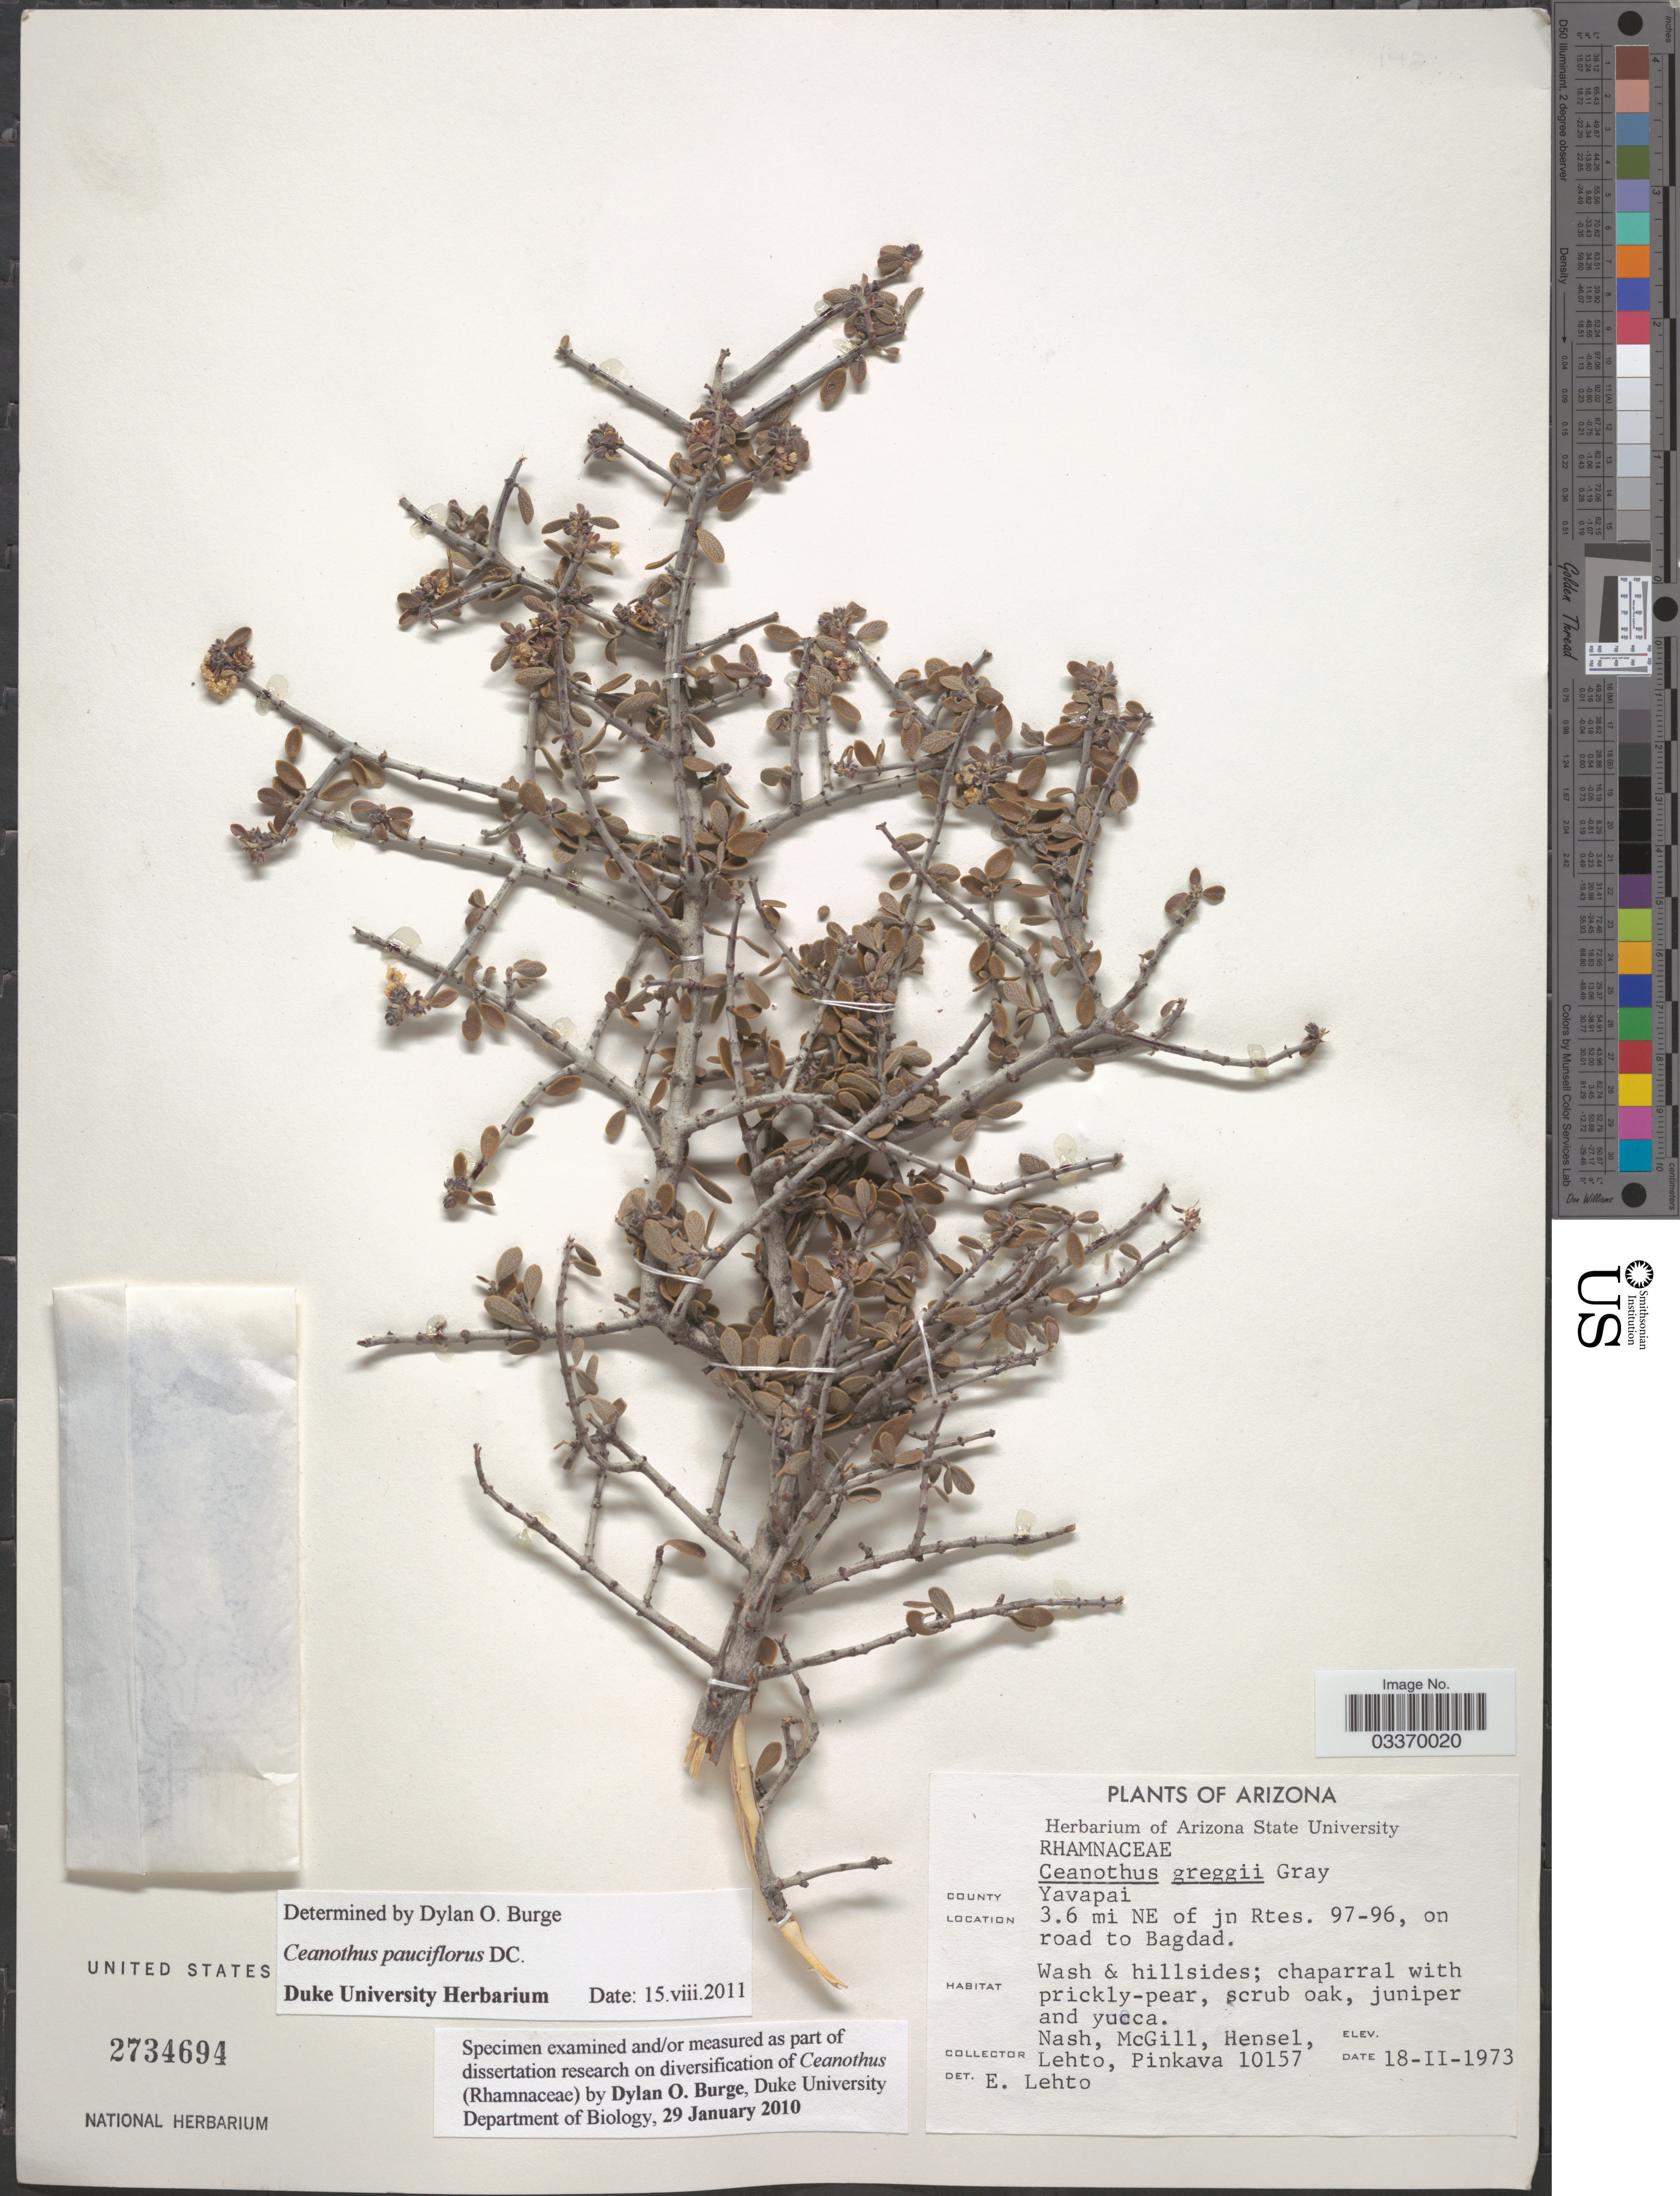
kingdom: Plantae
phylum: Tracheophyta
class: Magnoliopsida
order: Rosales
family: Rhamnaceae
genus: Ceanothus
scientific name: Ceanothus pauciflorus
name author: DC.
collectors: -- Nash, -. McGill, -. Hensel, -. Lehto & et al.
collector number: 10157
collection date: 1973-02-18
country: United States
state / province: Arizona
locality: County Yavapai. 3.6 mi NE of jn Rtes. 97-96, on road to Bagdad.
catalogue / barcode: US 2734694